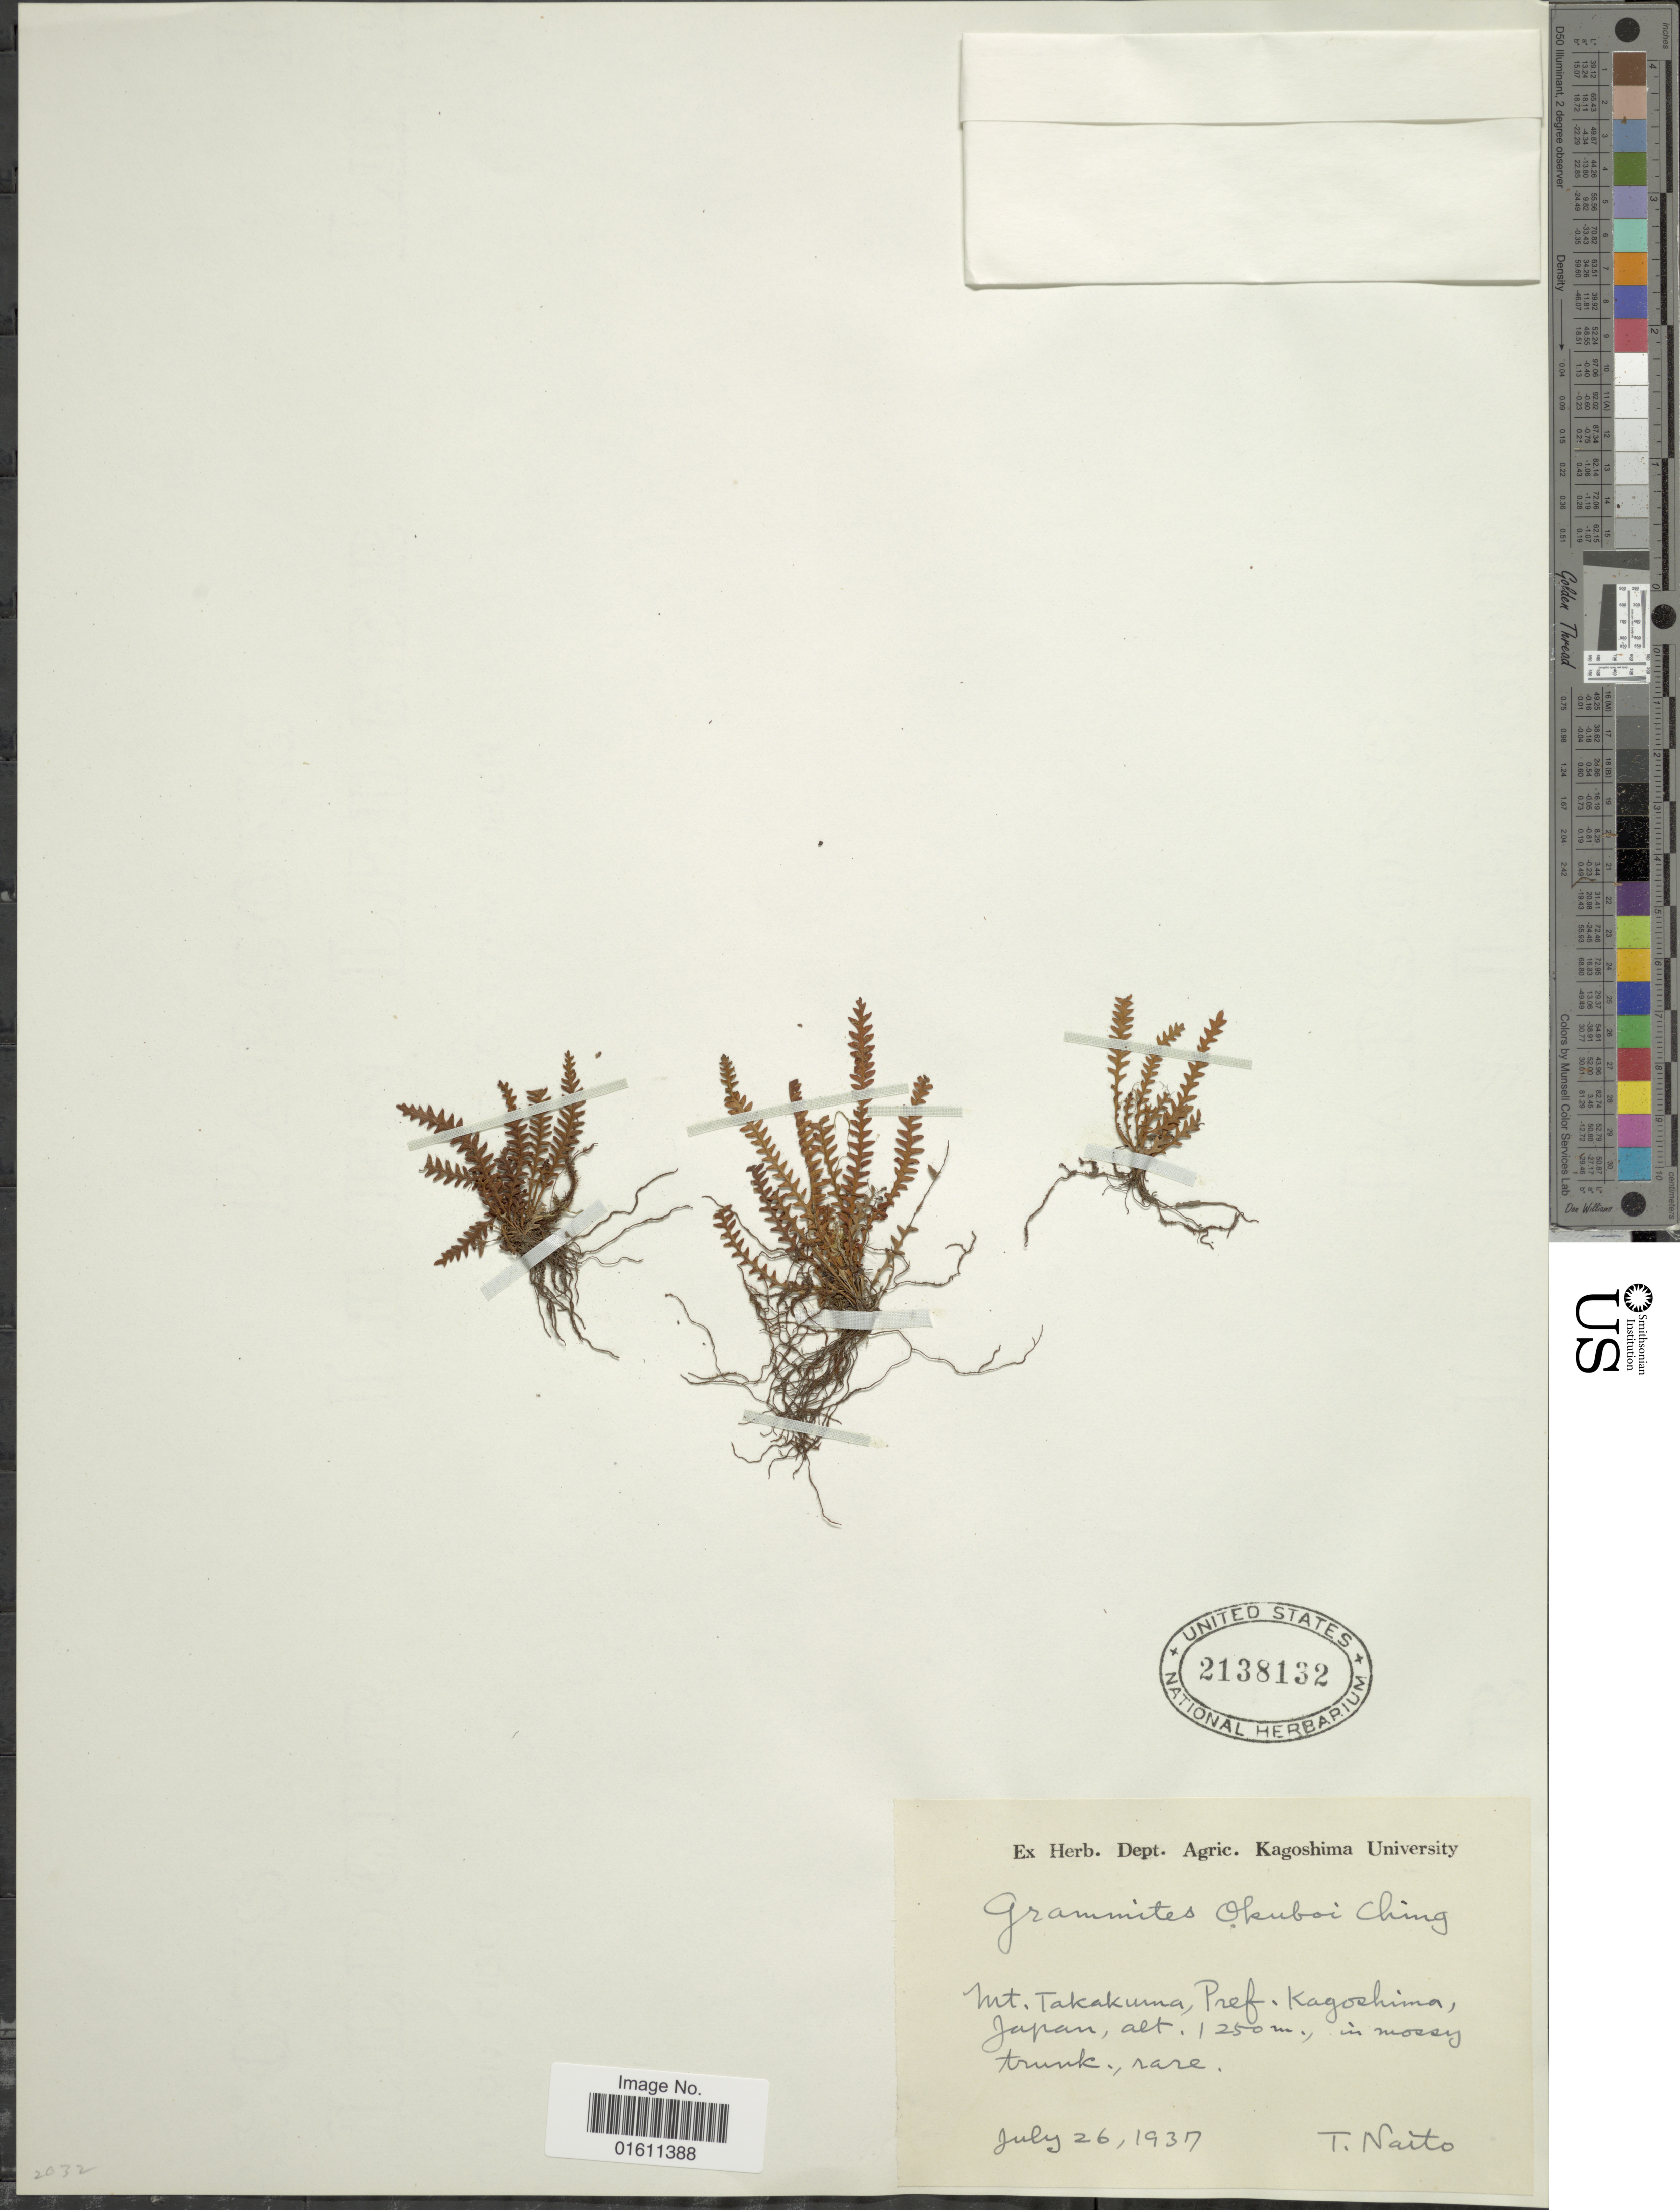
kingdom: Plantae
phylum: Tracheophyta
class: Polypodiopsida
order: Polypodiales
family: Polypodiaceae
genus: Micropolypodium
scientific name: Micropolypodium okuboi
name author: (Yatabe) Hayata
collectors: T. Naito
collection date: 1937-07-26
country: Japan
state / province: Kagosima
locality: Mt. Takakuma, Pref. Kagoshima.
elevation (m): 1250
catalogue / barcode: US 2138132